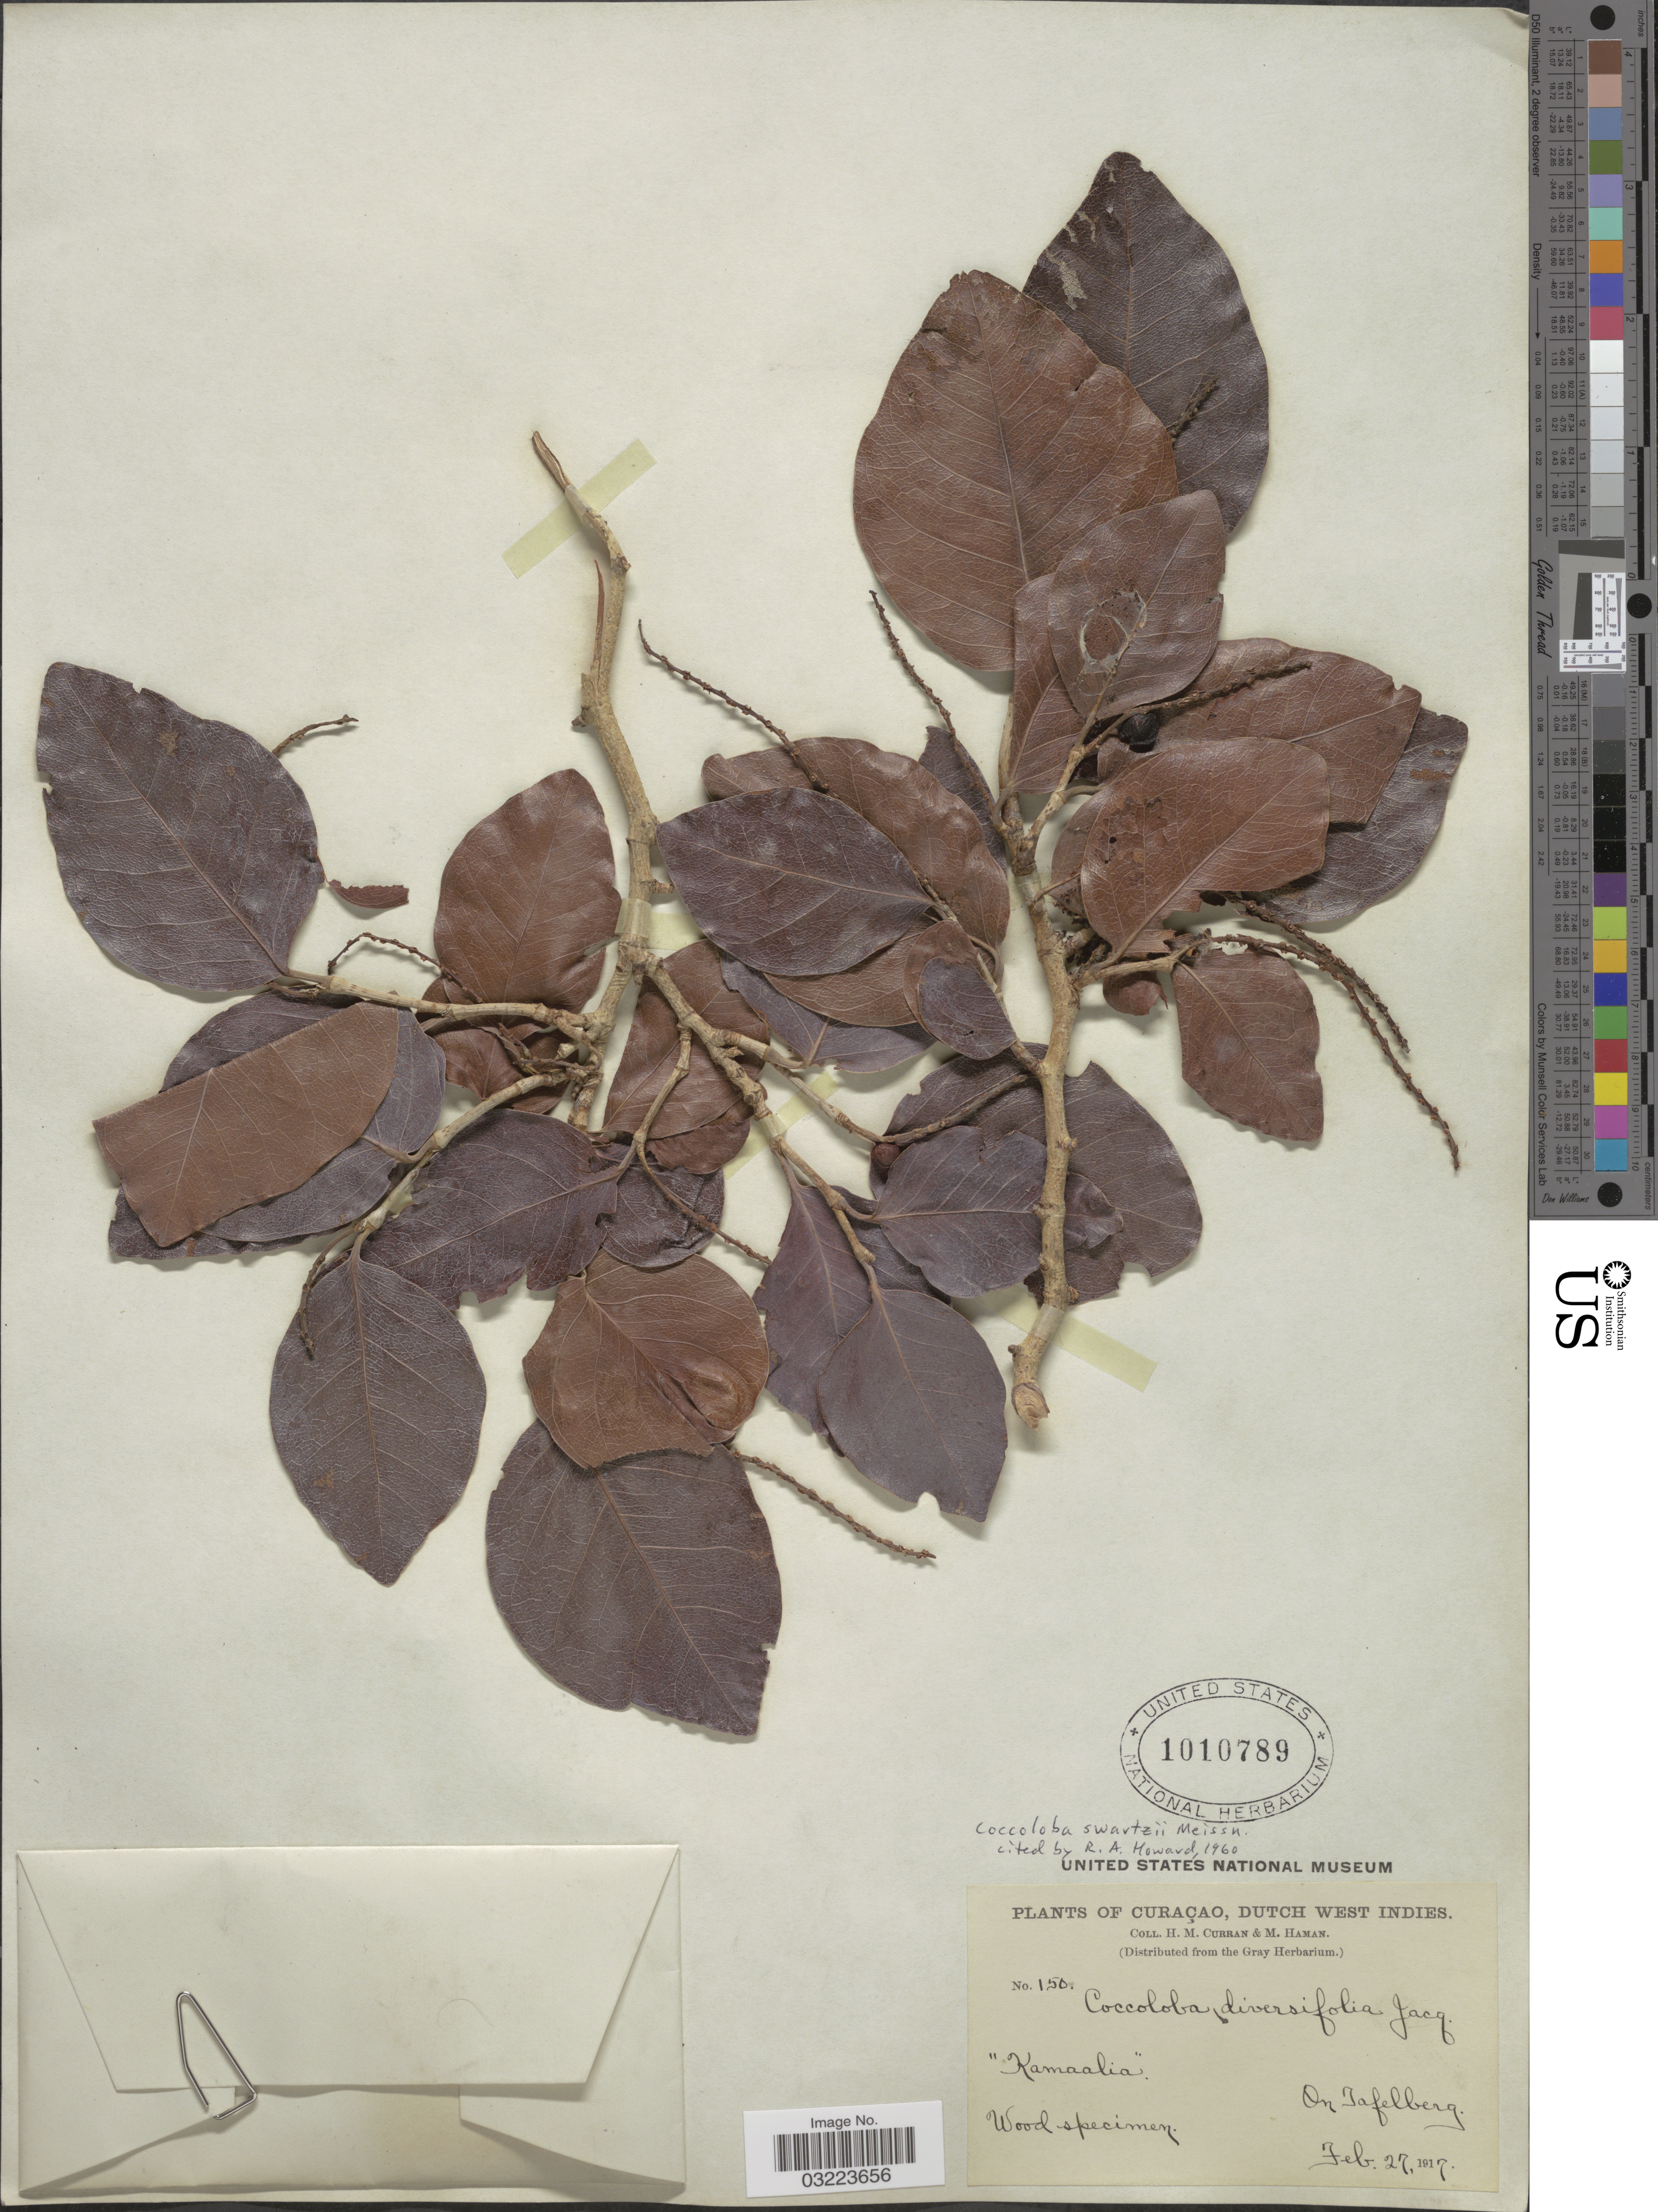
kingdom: Plantae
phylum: Tracheophyta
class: Magnoliopsida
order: Caryophyllales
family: Polygonaceae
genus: Coccoloba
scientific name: Coccoloba swartzii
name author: Meisn.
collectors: H. M. Curran & M. Haman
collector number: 150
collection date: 1917-02-27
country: Curaçao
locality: Dutch West Indies. On Tafelberg.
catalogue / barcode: US 1010789